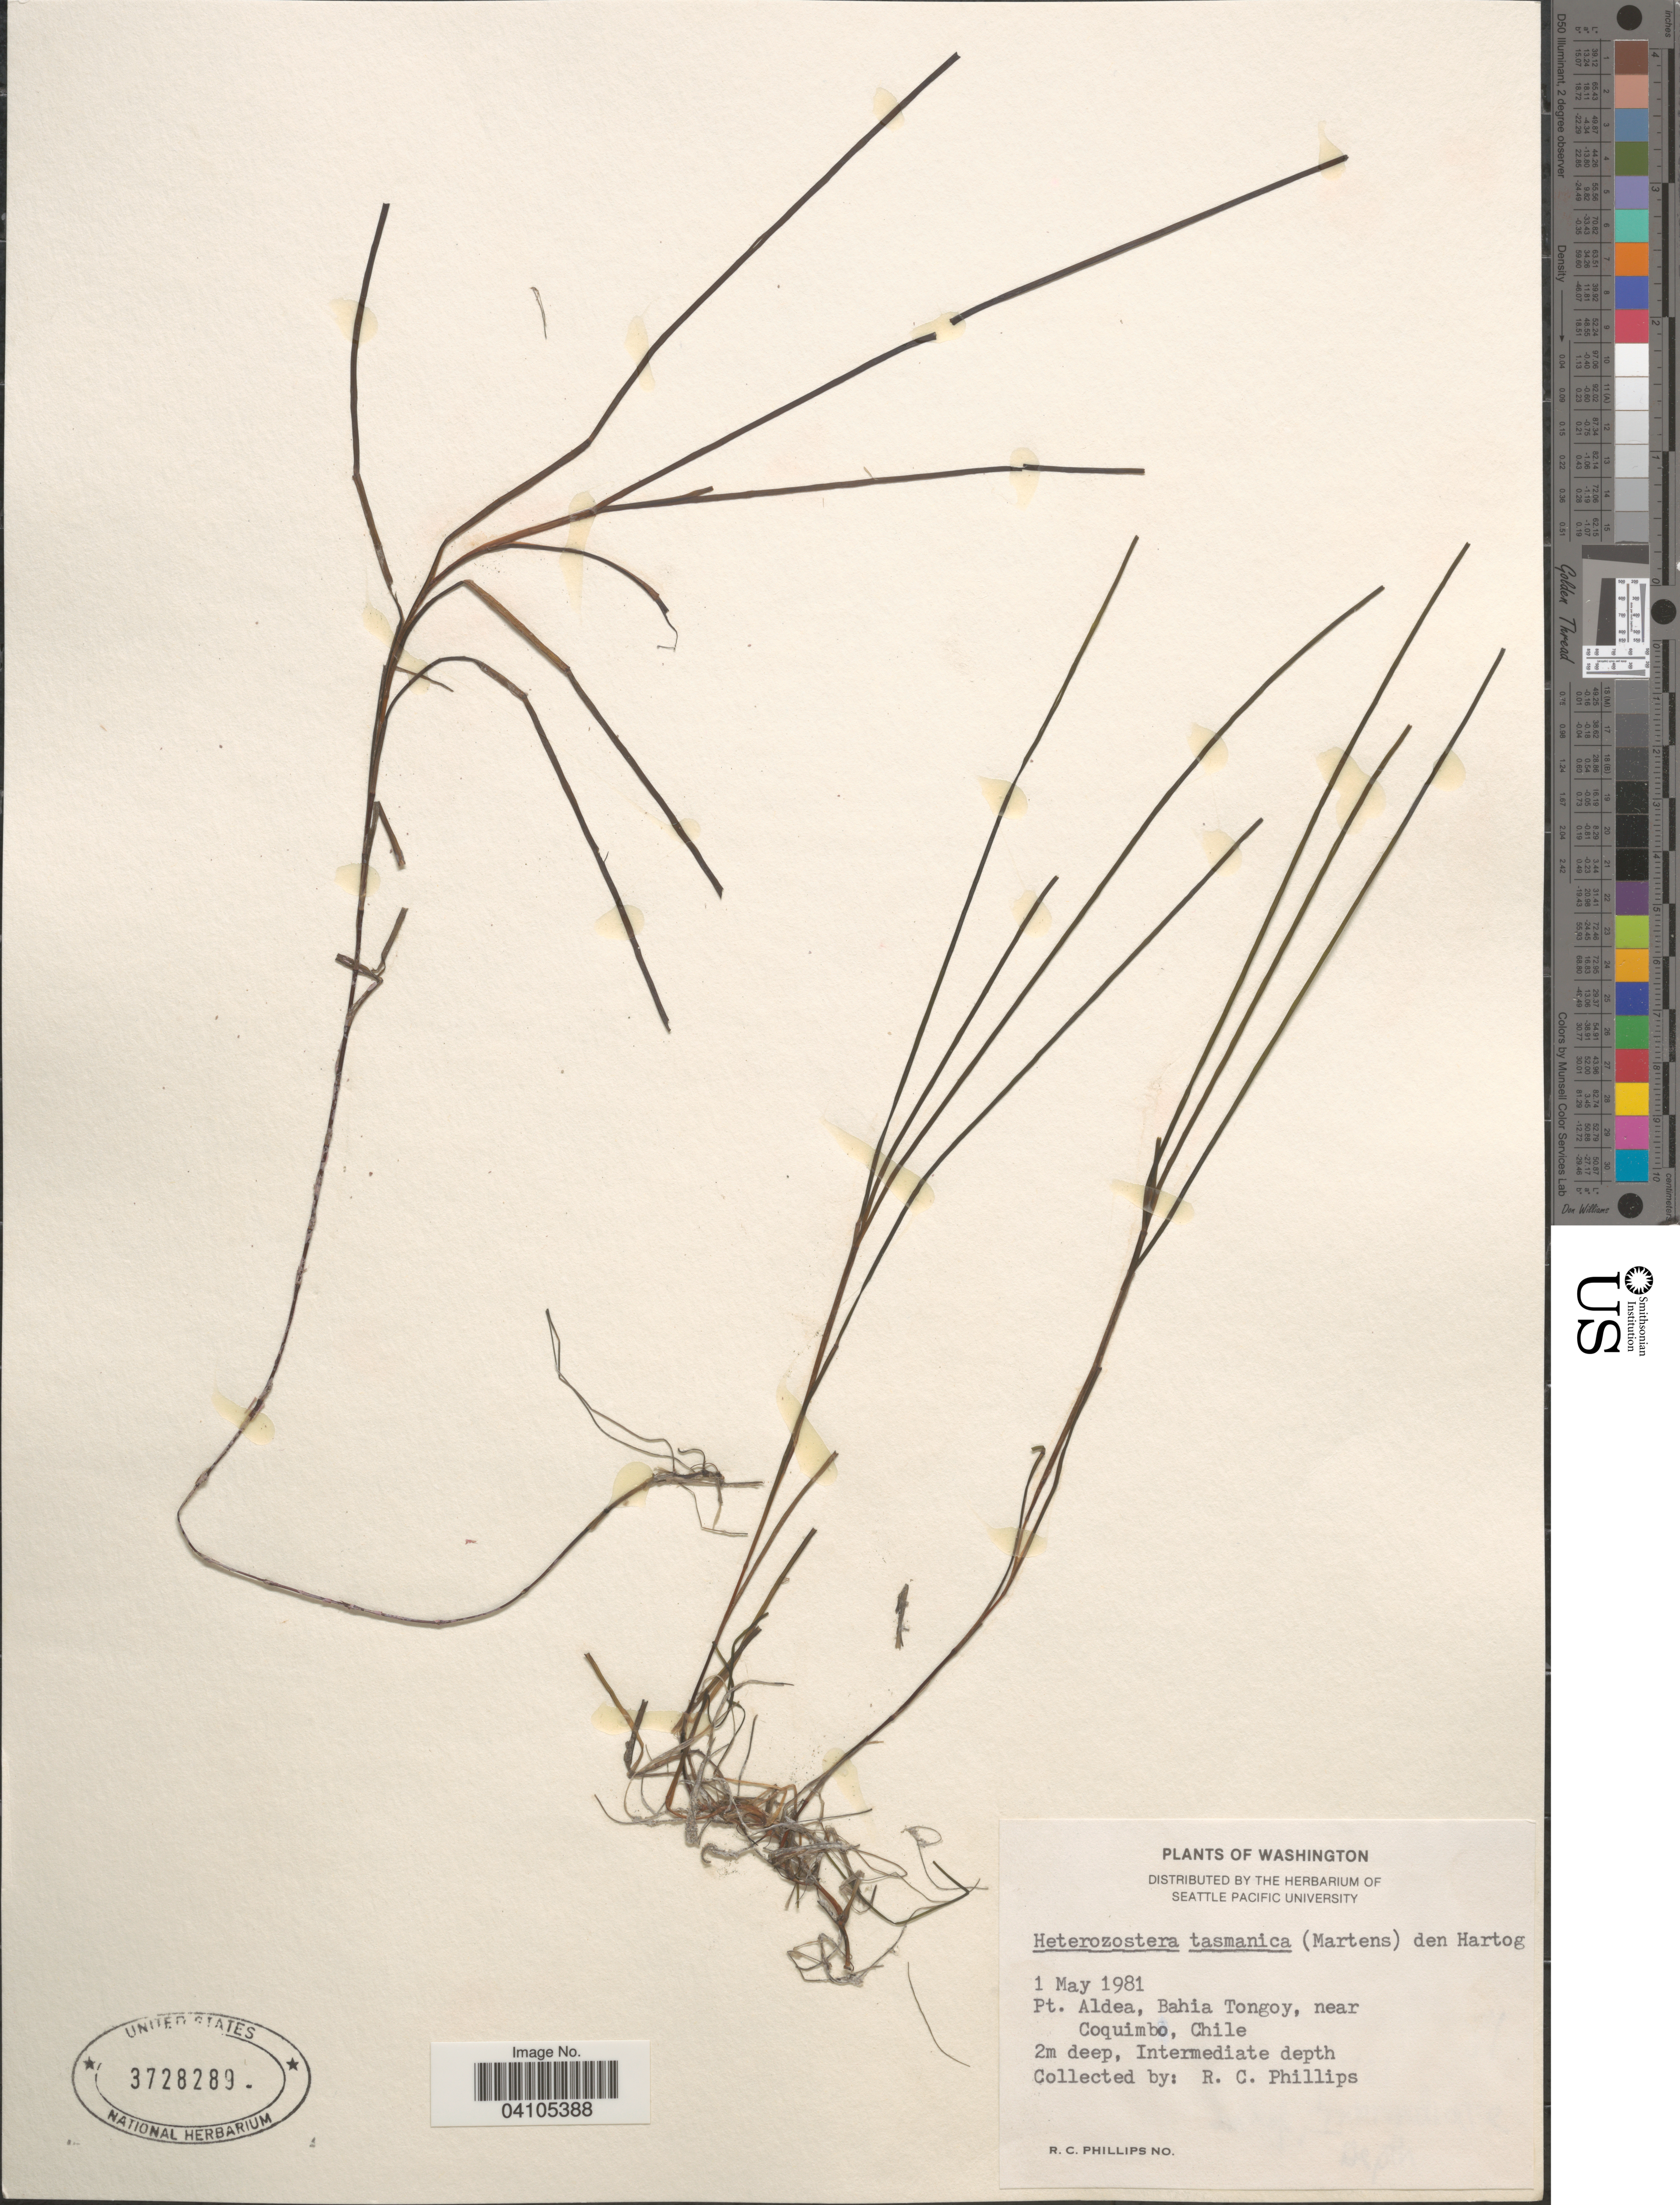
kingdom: Plantae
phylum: Tracheophyta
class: Liliopsida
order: Alismatales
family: Zosteraceae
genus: Heterozostera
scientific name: Heterozostera tasmanica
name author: (Martens ex Aschers.) Hartog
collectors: R. C. Phillips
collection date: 1981-05-01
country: Chile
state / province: Coquimbo (IV)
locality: Pt. Aldea, Bahia Tongoy, near Coquimbo.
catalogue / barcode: US 3728289